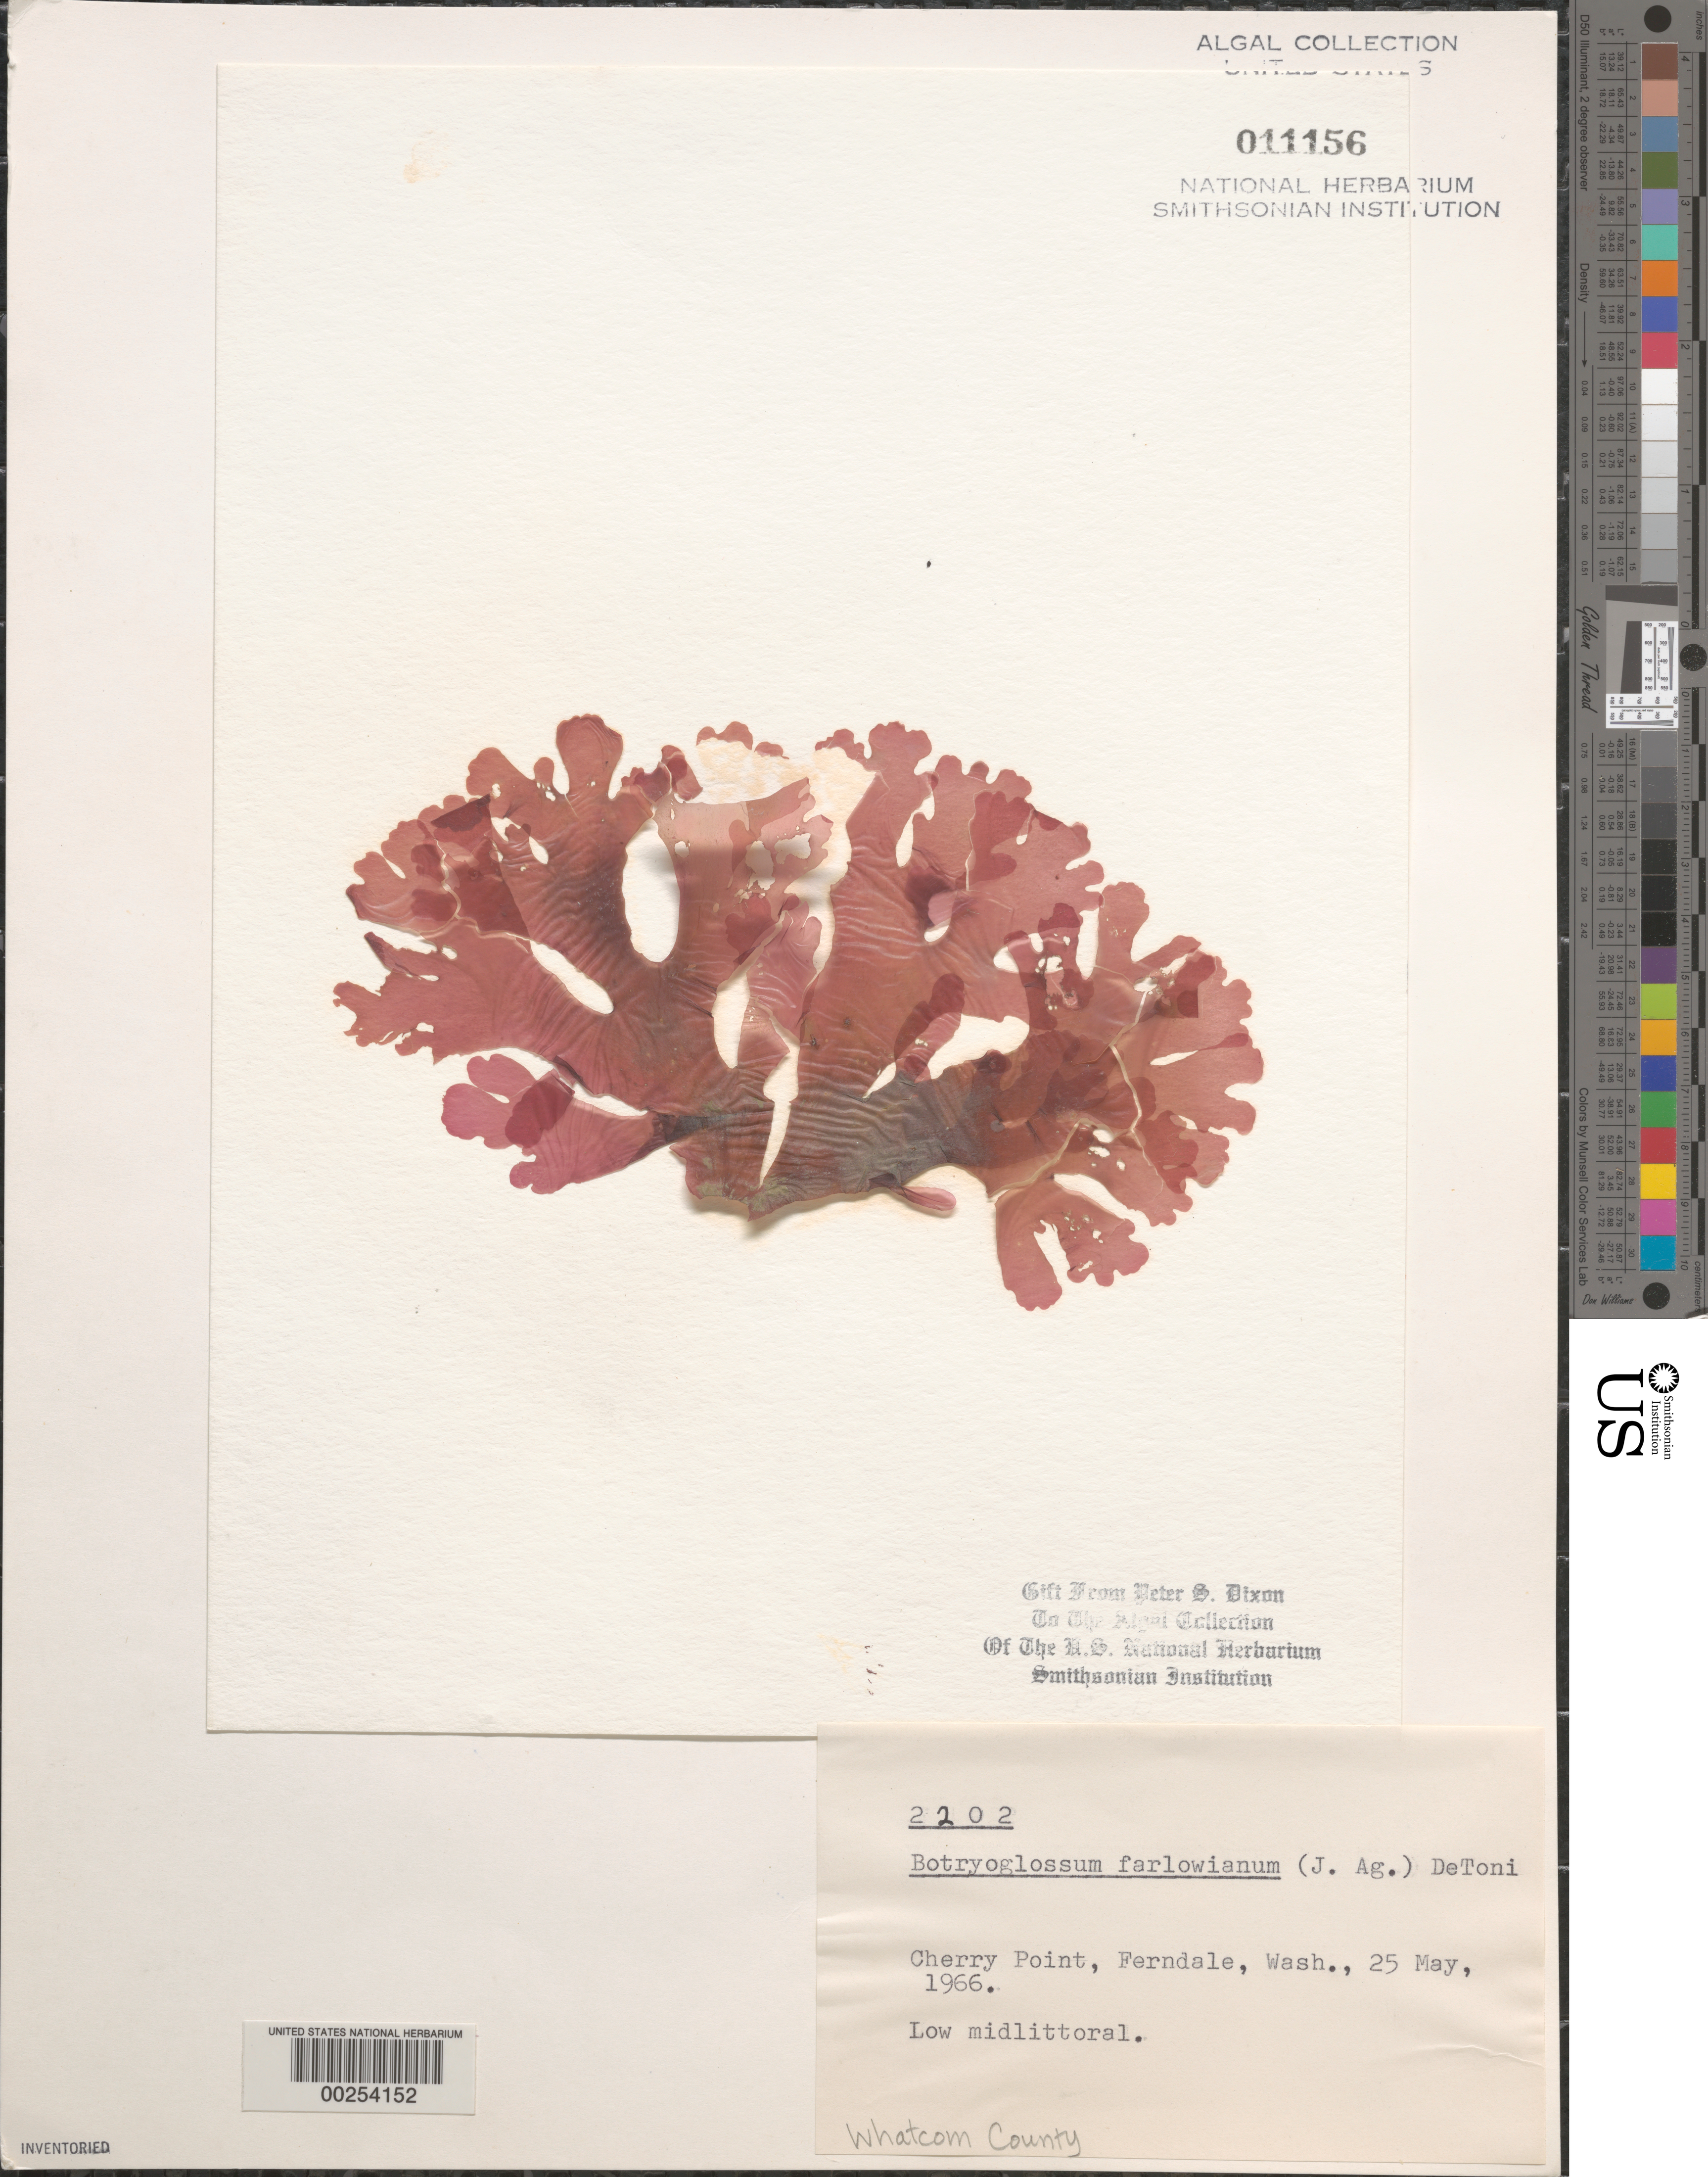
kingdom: Plantae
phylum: Rhodophyta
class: Florideophyceae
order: Ceramiales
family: Delesseriaceae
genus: Botryoglossum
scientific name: Botryoglossum farlowianum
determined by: Dixon, P. S.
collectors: P. S. Dixon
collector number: PSD 2202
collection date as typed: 25 May 1966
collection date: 1966-05-25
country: United States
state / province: Washington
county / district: Whatcom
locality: Cherry Point, Ferndale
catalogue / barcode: US 11156